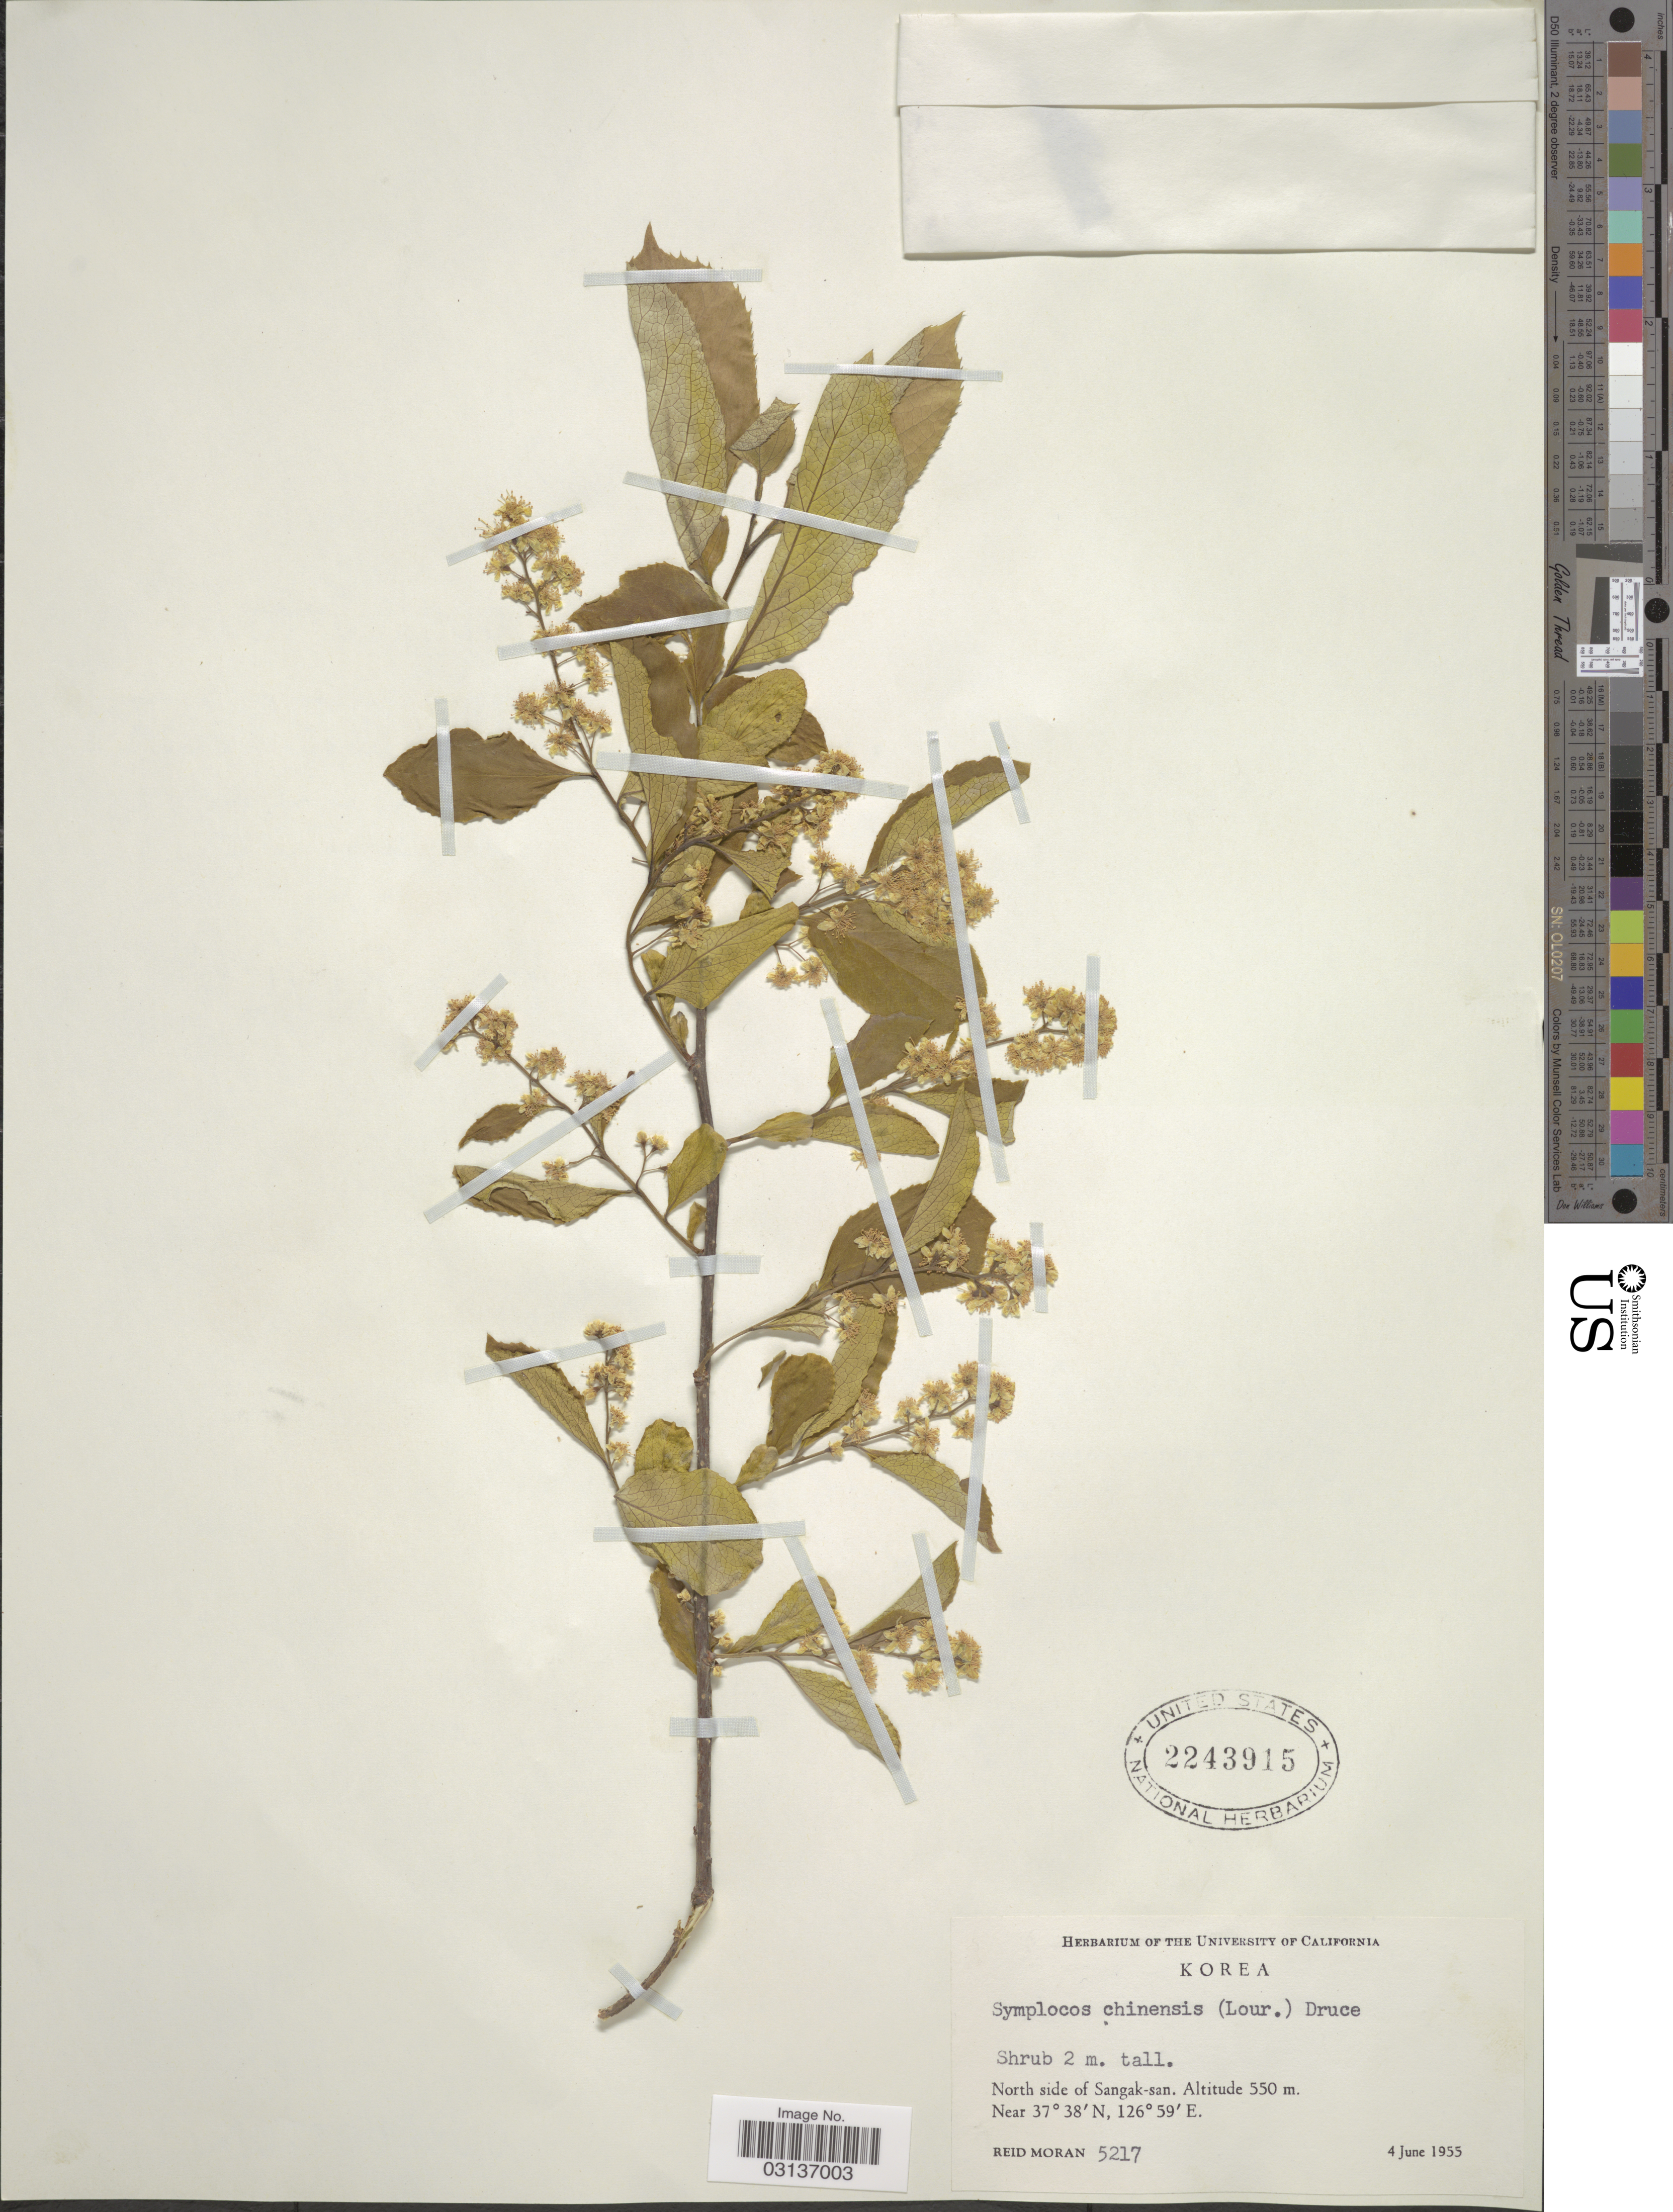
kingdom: Plantae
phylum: Tracheophyta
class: Magnoliopsida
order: Ericales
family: Symplocaceae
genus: Symplocos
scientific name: Symplocos paniculata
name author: Miq.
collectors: R. Moran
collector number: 5217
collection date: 1955-06-04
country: South Korea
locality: North side of Sangak-san.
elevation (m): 550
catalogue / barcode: US 2243915